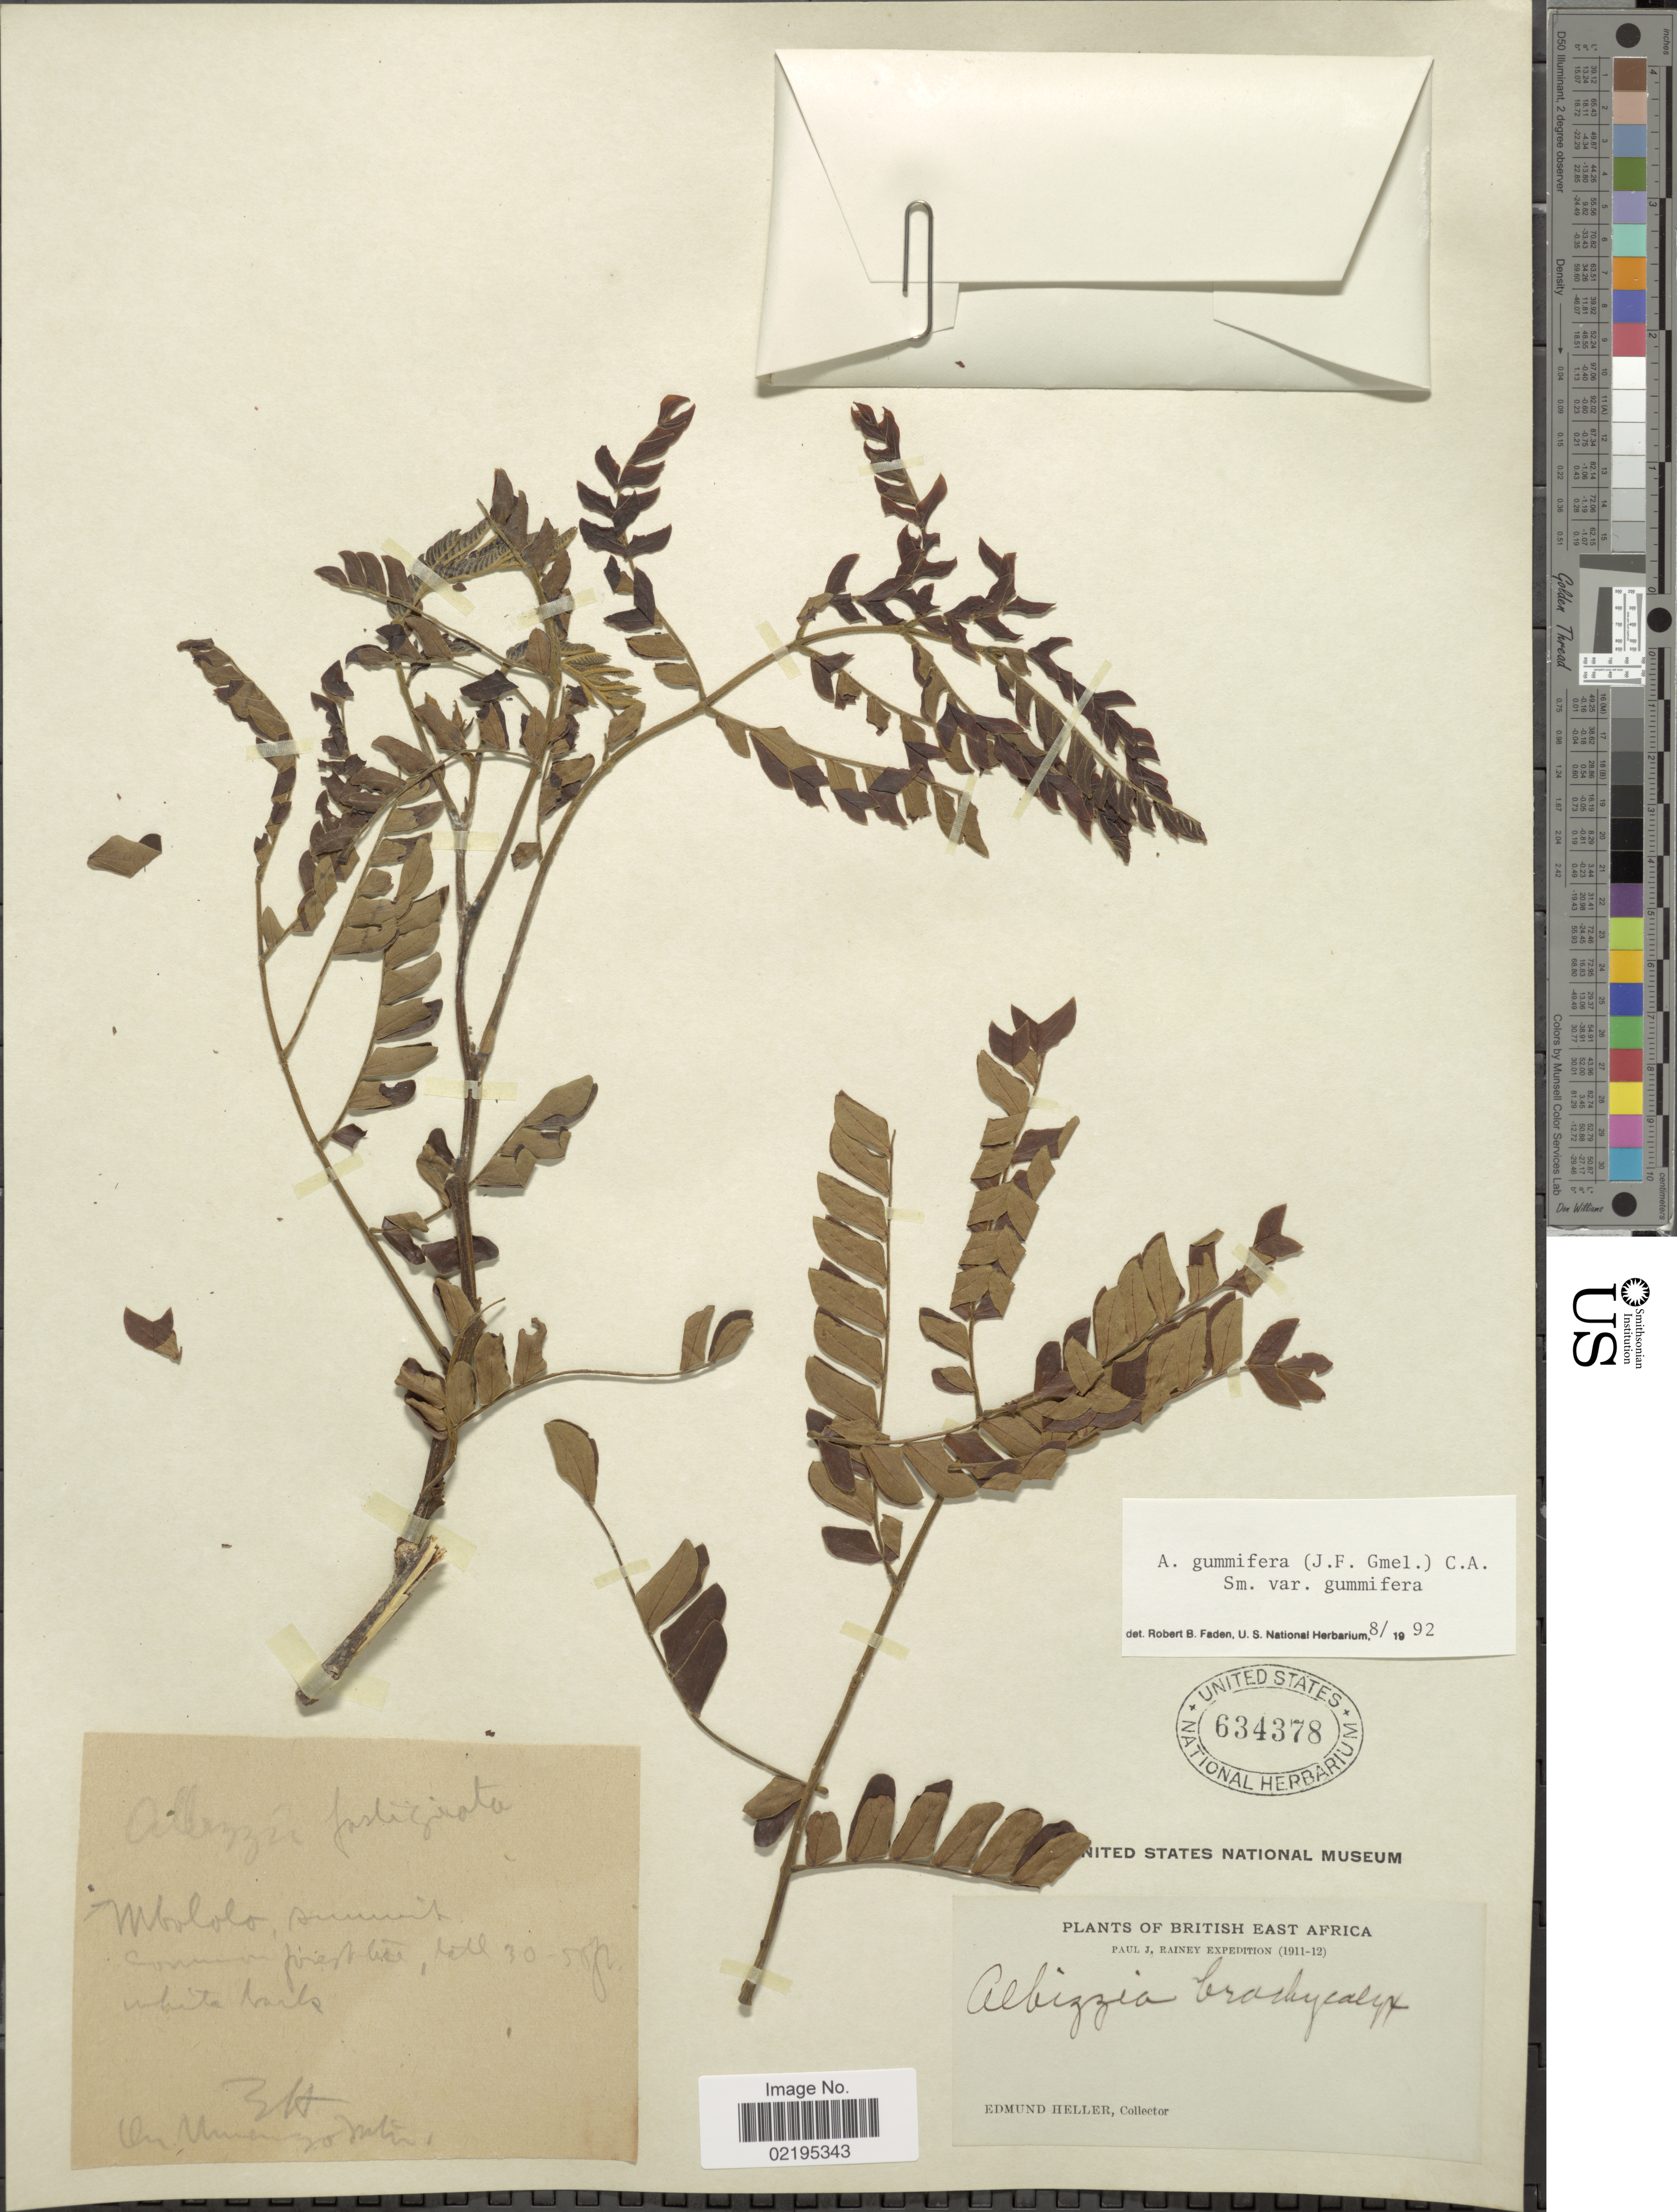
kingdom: Plantae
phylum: Tracheophyta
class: Magnoliopsida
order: Fabales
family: Fabaceae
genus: Albizia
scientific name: Albizia gummifera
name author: (J.F. Gmel.) C.A. Sm.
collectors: E. Heller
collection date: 1911/1912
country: Kenya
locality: British East Africa, Mbololo, summit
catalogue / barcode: US 634378